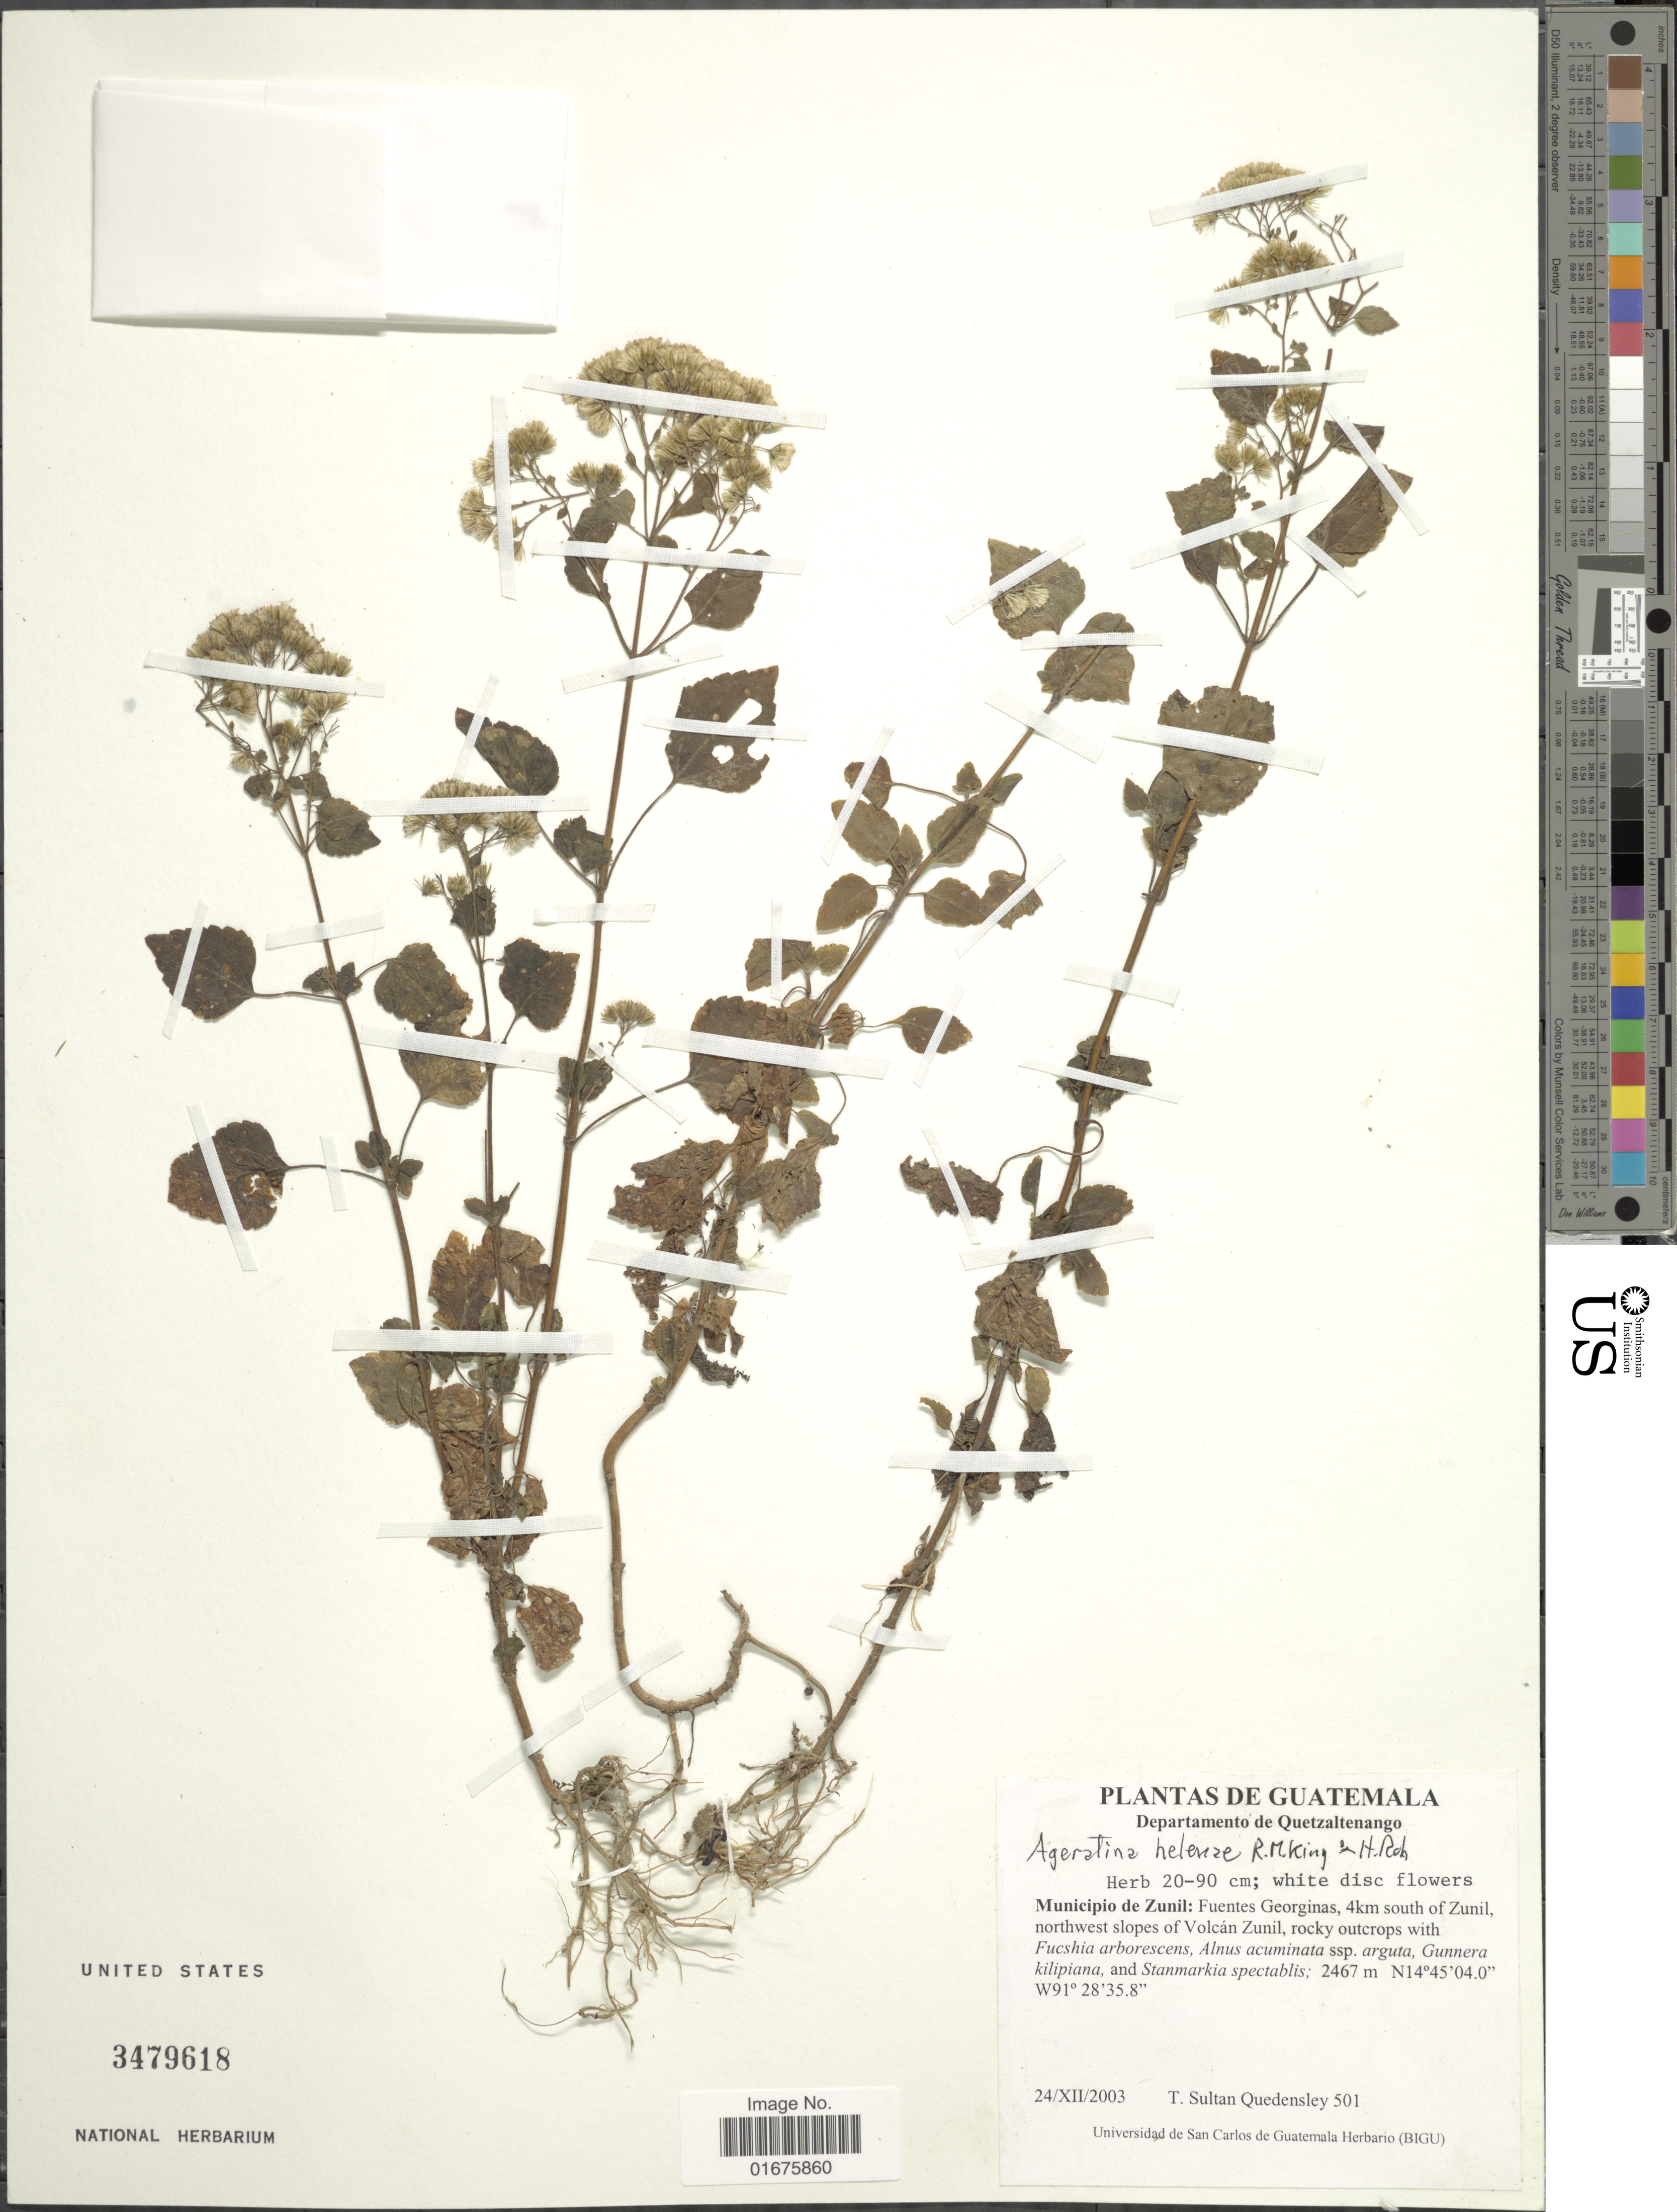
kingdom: Plantae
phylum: Tracheophyta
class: Magnoliopsida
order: Asterales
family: Asteraceae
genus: Ageratina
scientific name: Ageratina helenae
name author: R.M. King & H. Rob.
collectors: T. S. Quedensley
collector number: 501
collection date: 2003-12-24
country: Guatemala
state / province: Quetzaltenango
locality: Municipio de Zunil: Fuentes Georginas, 4km south of Zumil, northwest slopes of Volcán Zunil, rocky outcrops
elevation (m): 2467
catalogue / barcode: US 3479618